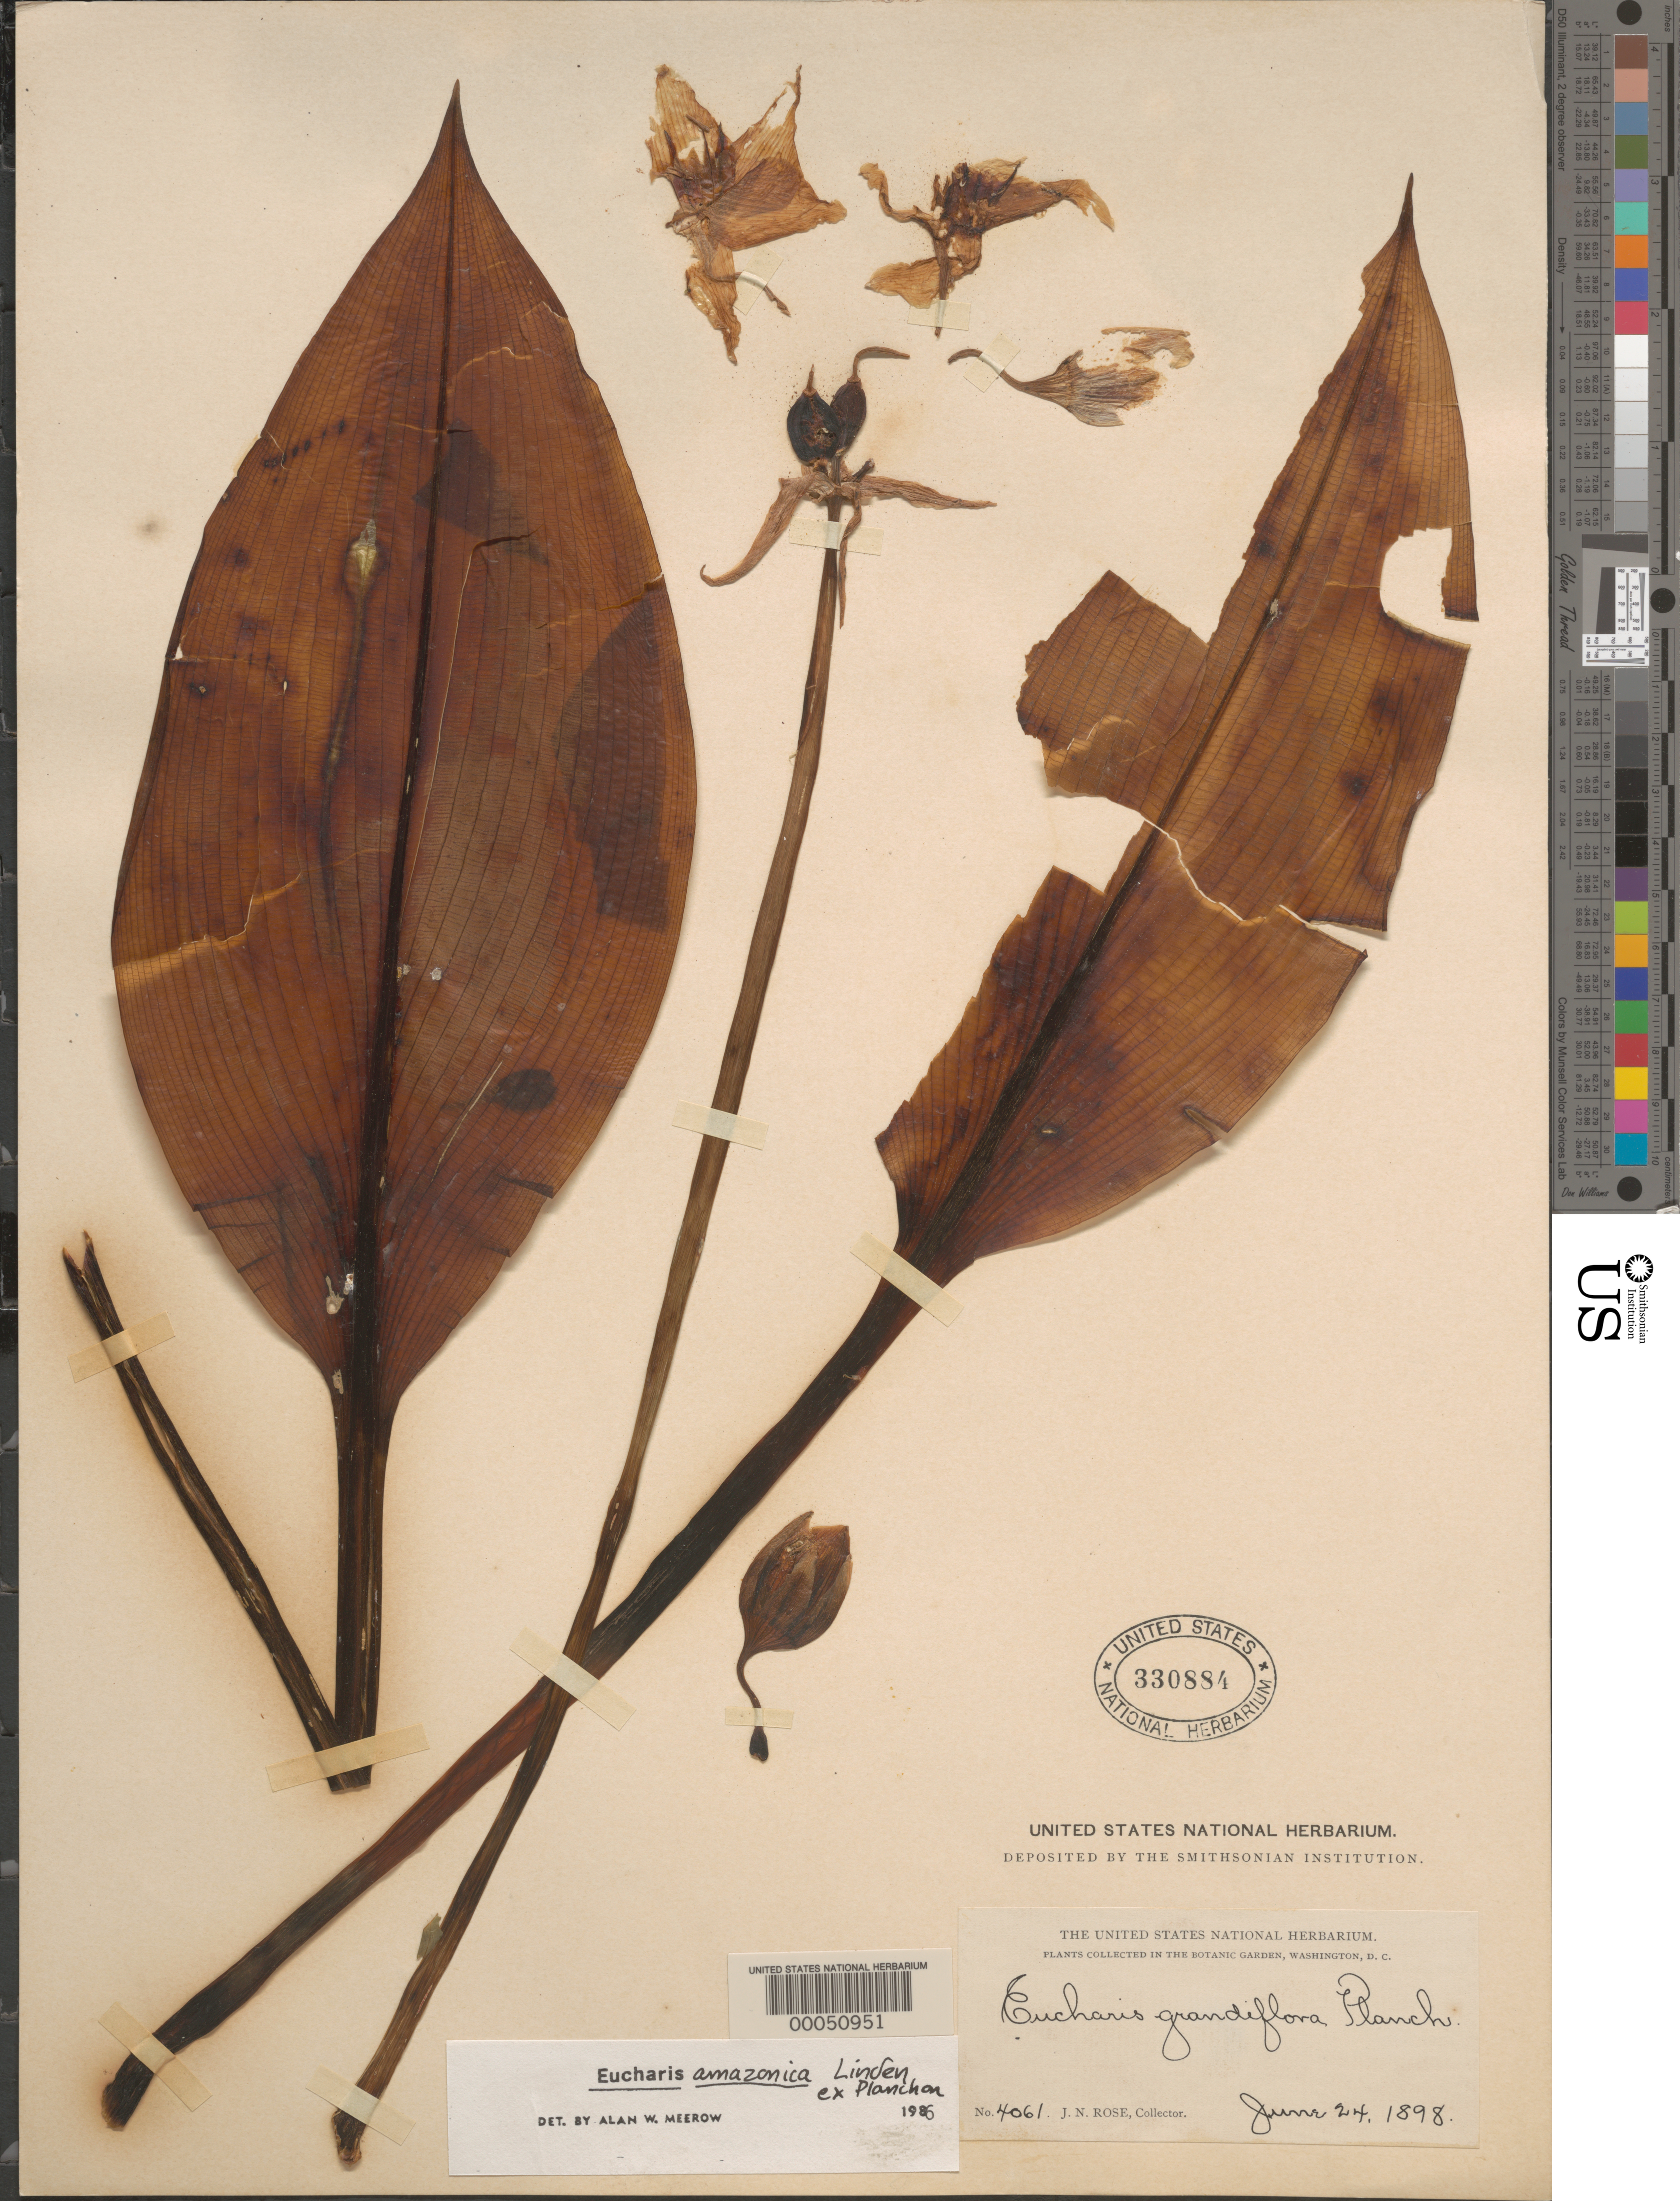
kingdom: Plantae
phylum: Tracheophyta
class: Liliopsida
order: Asparagales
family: Amaryllidaceae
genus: Eucharis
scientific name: Eucharis amazonica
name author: Linden ex Planch.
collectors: J. N. Rose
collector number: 4061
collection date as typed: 24 Jun 1898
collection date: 1898-06-24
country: Germany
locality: Gorgenthal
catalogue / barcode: US 330884